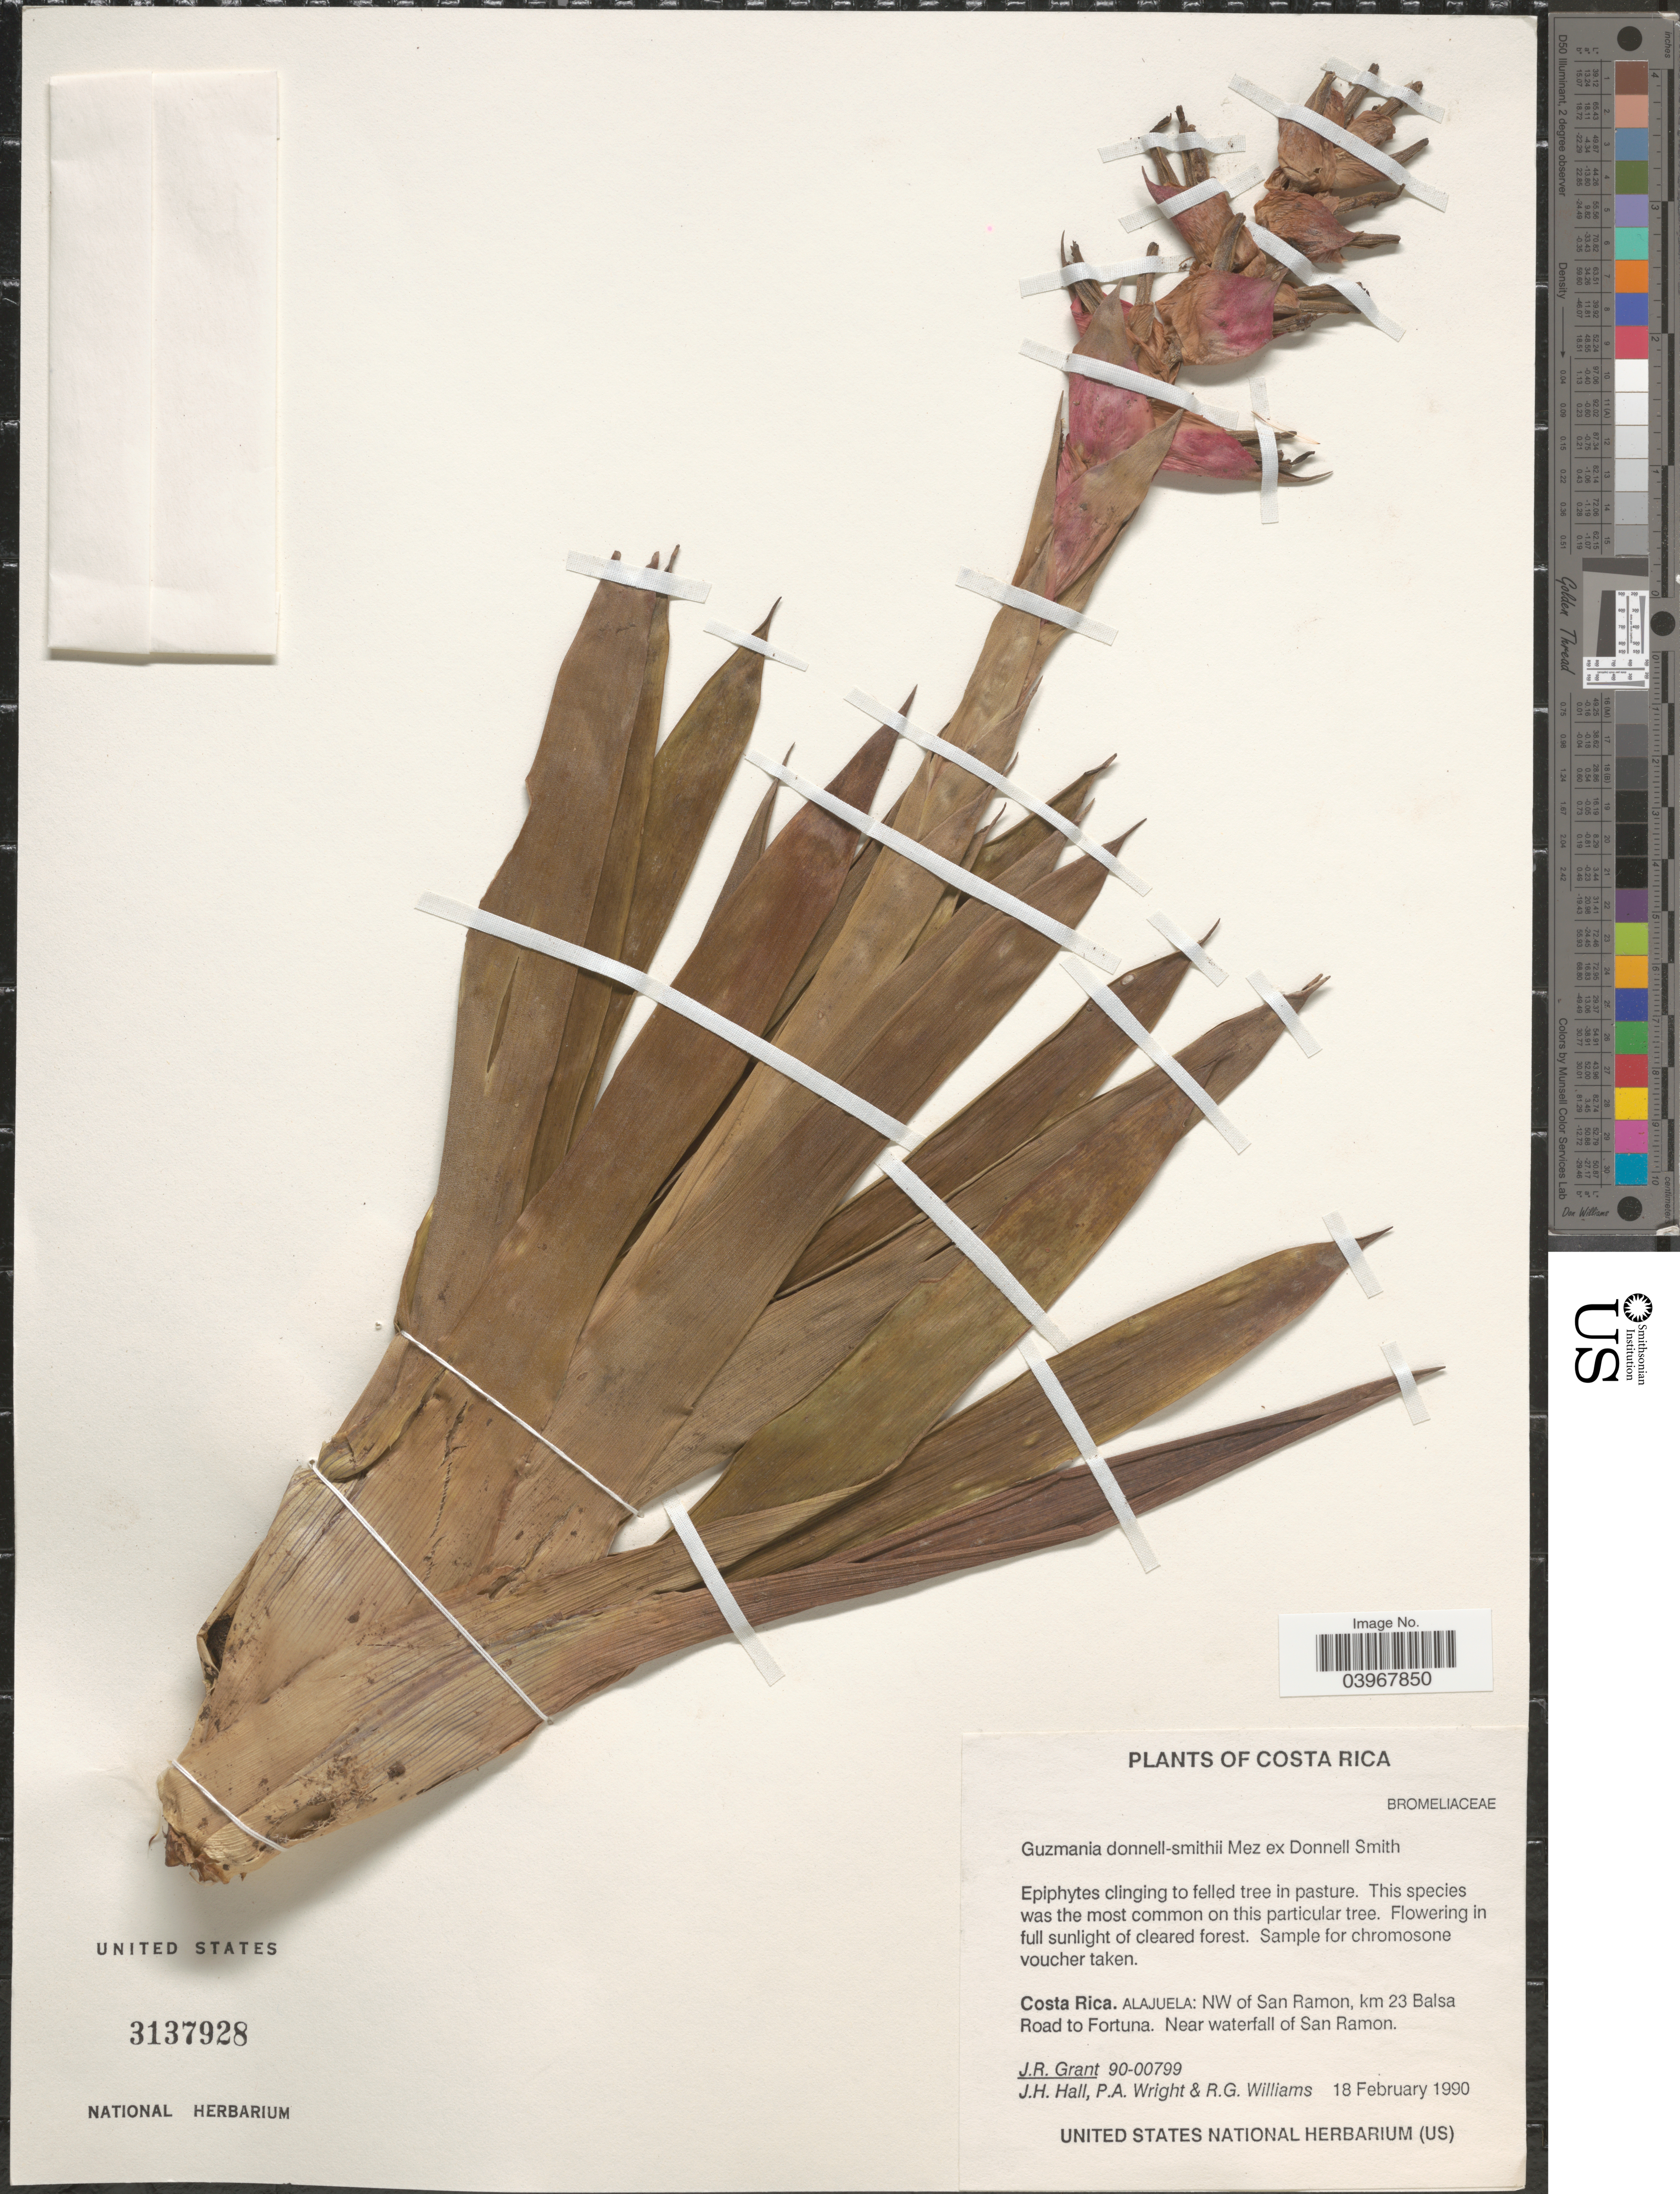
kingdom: Plantae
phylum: Tracheophyta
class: Liliopsida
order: Poales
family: Bromeliaceae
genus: Guzmania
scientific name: Guzmania donnellsmithii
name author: Mez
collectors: J. Grant, J. Hall, P. A. Wright & R. G. Williams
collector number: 90-00799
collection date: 1990-02-18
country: Costa Rica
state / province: Alajuela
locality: NW of San Ramon, km 23 Balsa Road to Fortuna. Near waterfall of San Ramon.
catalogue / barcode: US 3137928